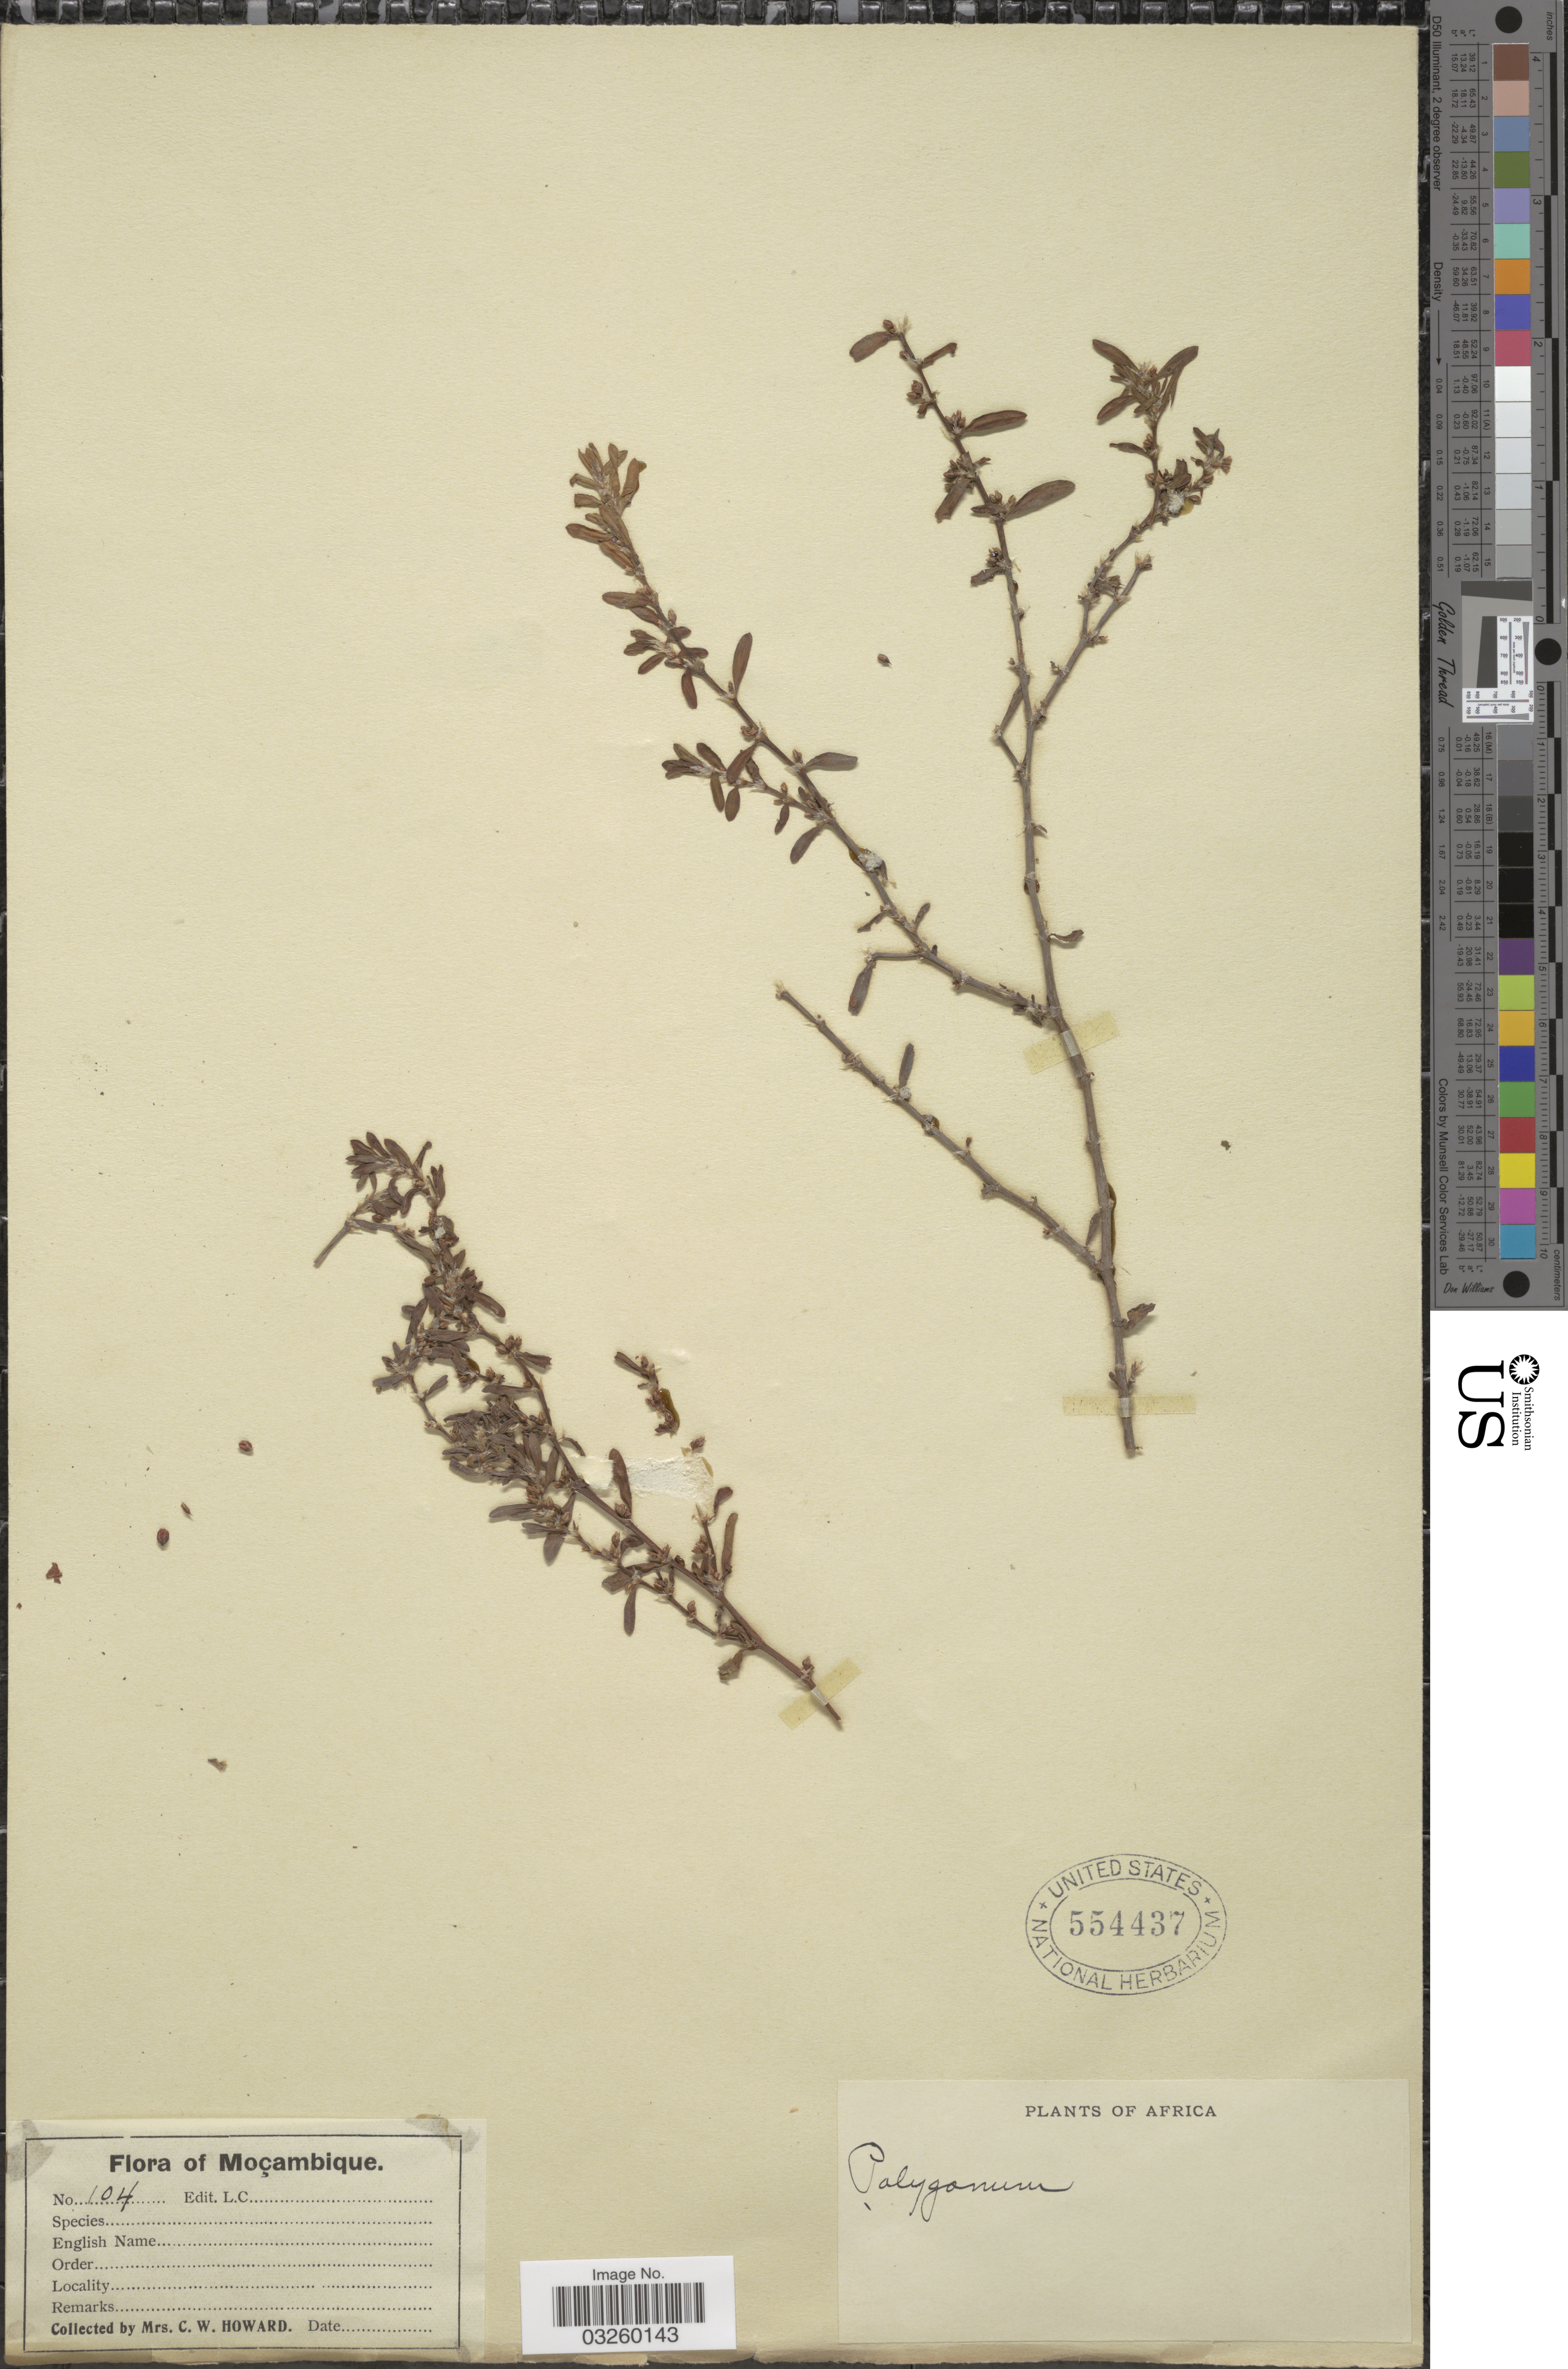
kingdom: Plantae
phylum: Tracheophyta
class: Magnoliopsida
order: Caryophyllales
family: Polygonaceae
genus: Polygonum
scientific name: Polygonum plebeium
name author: R. Br.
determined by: Strong, Mark T., (BOT), Smithsonian Institution - National Museum of Natural History (UNITED STATES)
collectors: C. W. Howard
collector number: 104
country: Mozambique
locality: Moçambique.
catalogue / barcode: US 554437